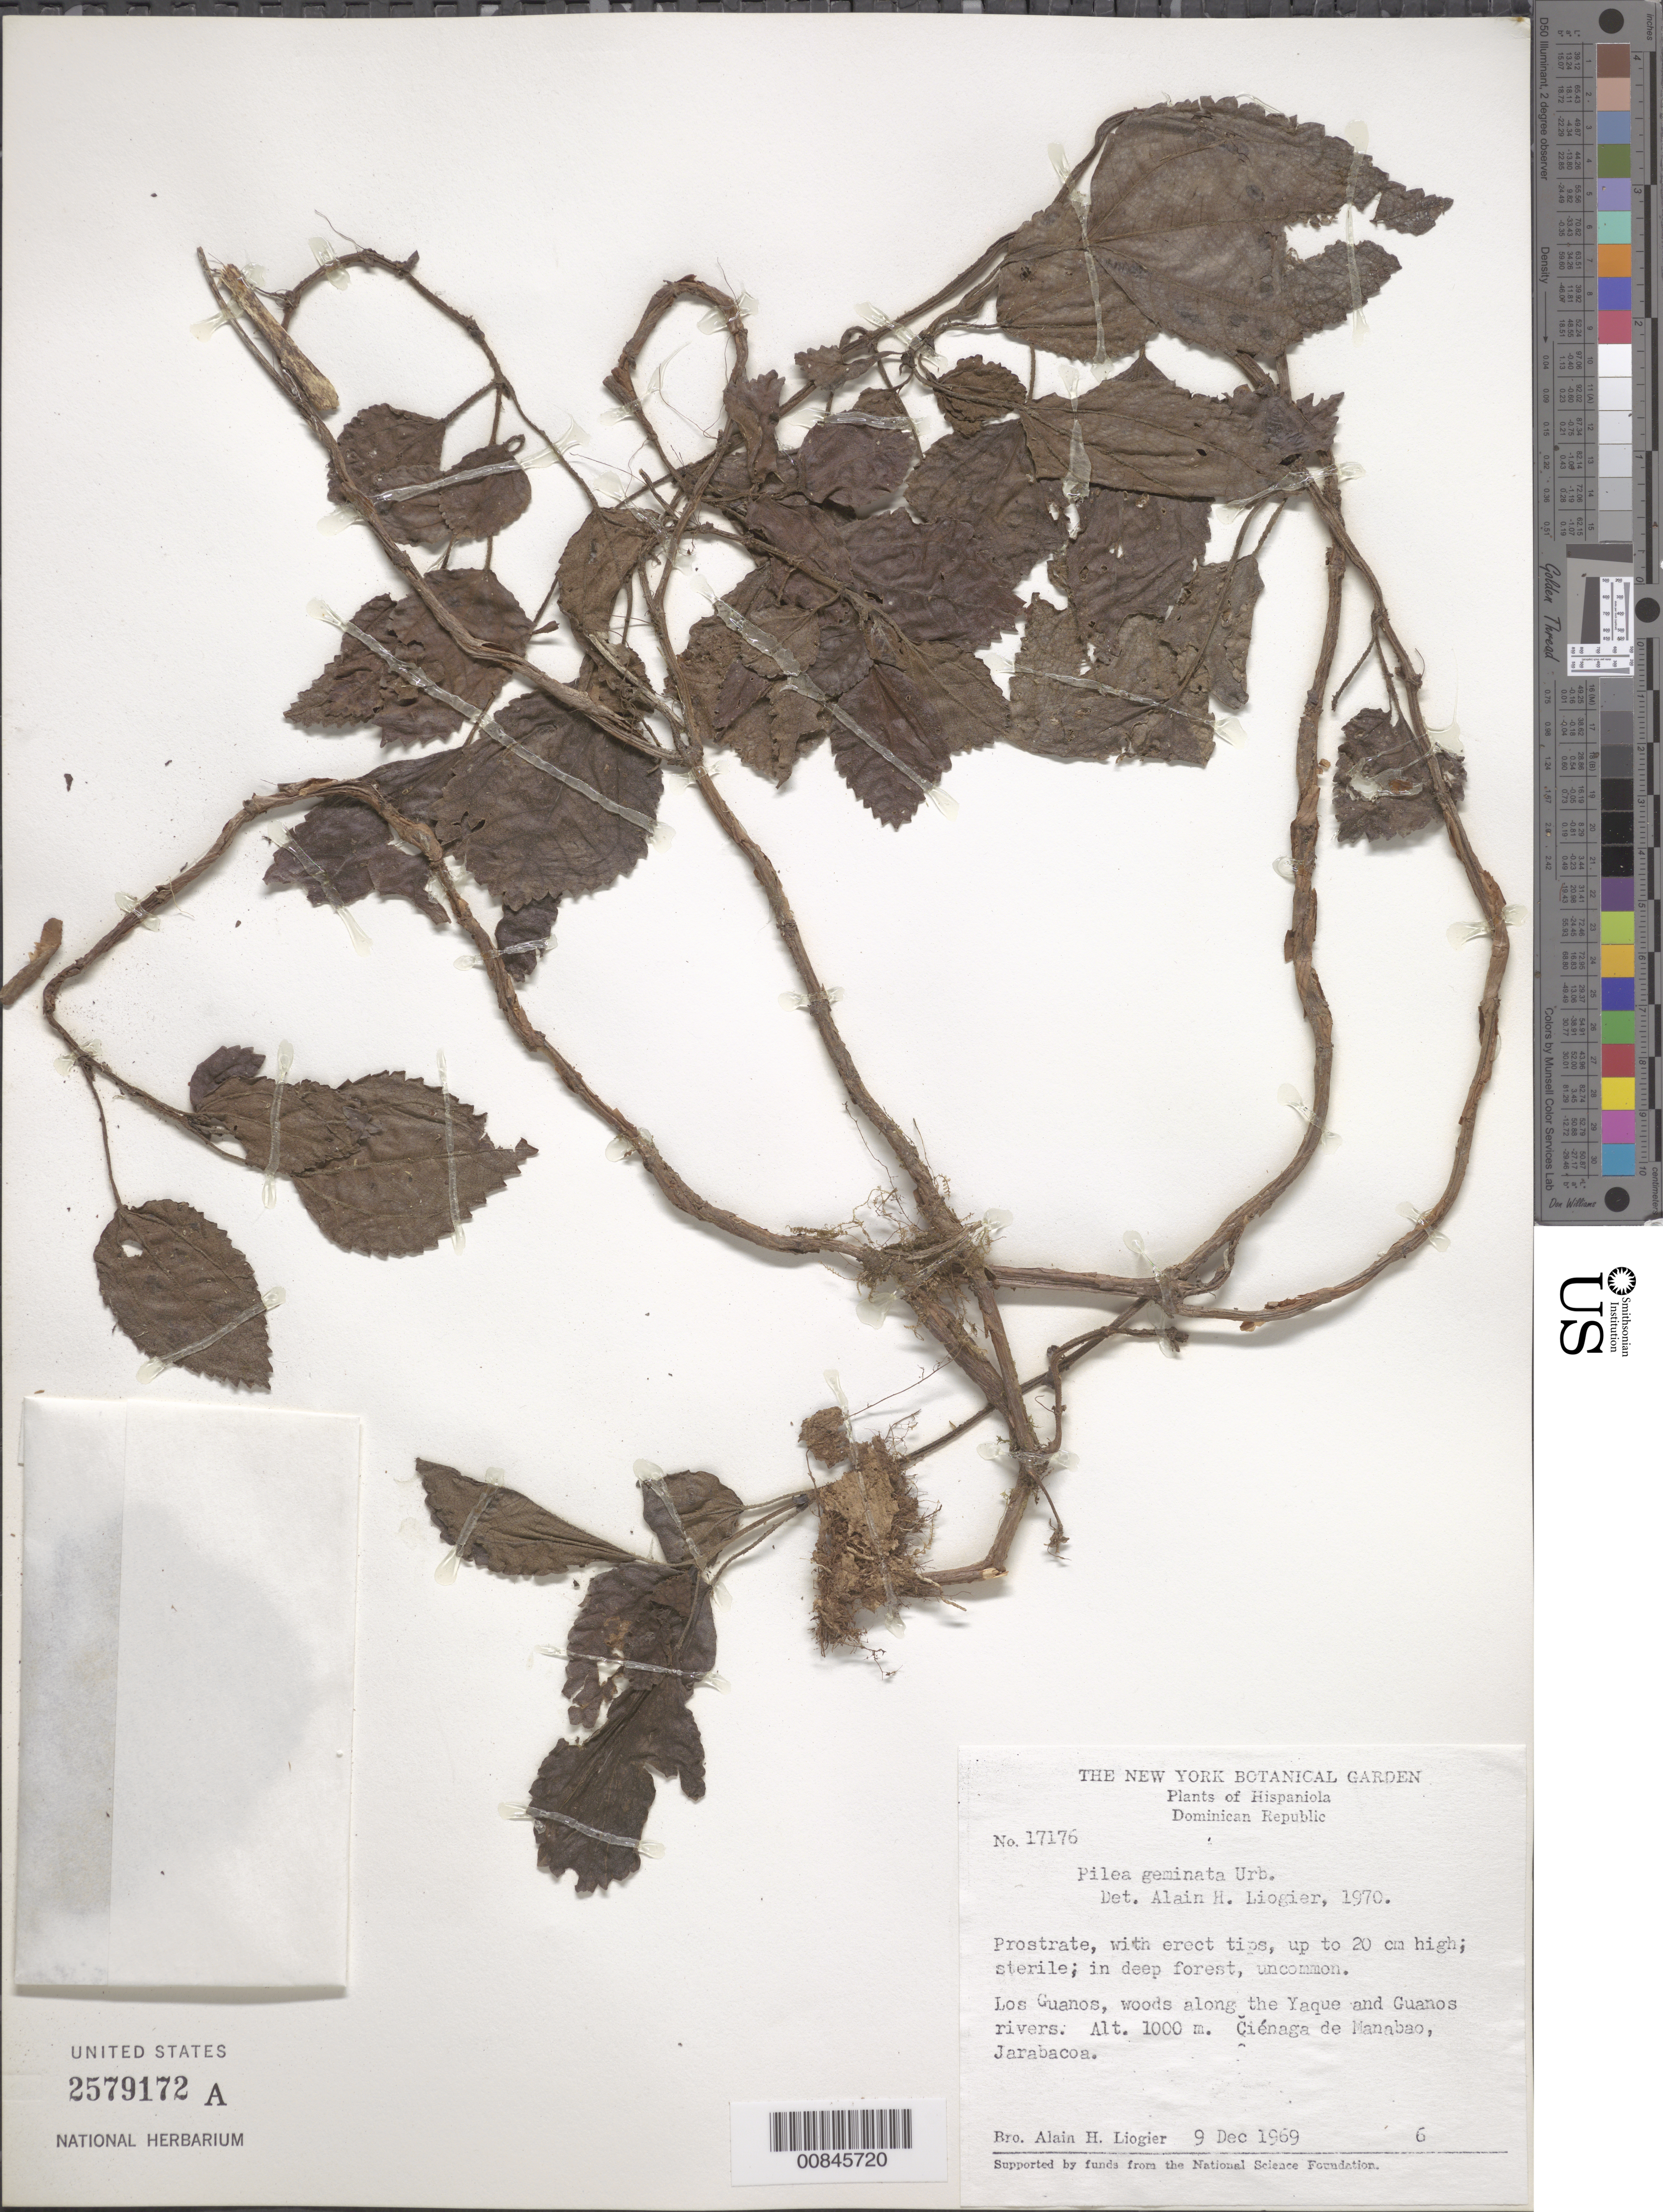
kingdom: Plantae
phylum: Tracheophyta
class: Magnoliopsida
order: Rosales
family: Urticaceae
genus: Pilea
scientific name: Pilea geminata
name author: Urb.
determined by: Liogier, Alain H.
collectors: A. H. Liogier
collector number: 17176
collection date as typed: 09 Dec 1969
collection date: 1969-12-09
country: Dominican Republic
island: Hispaniola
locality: Los Guanos, woods along the Yaque and Guanos rivers. Ciénaga de Manabao, Jarabacoa.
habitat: In deep forest.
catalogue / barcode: US 2579172A